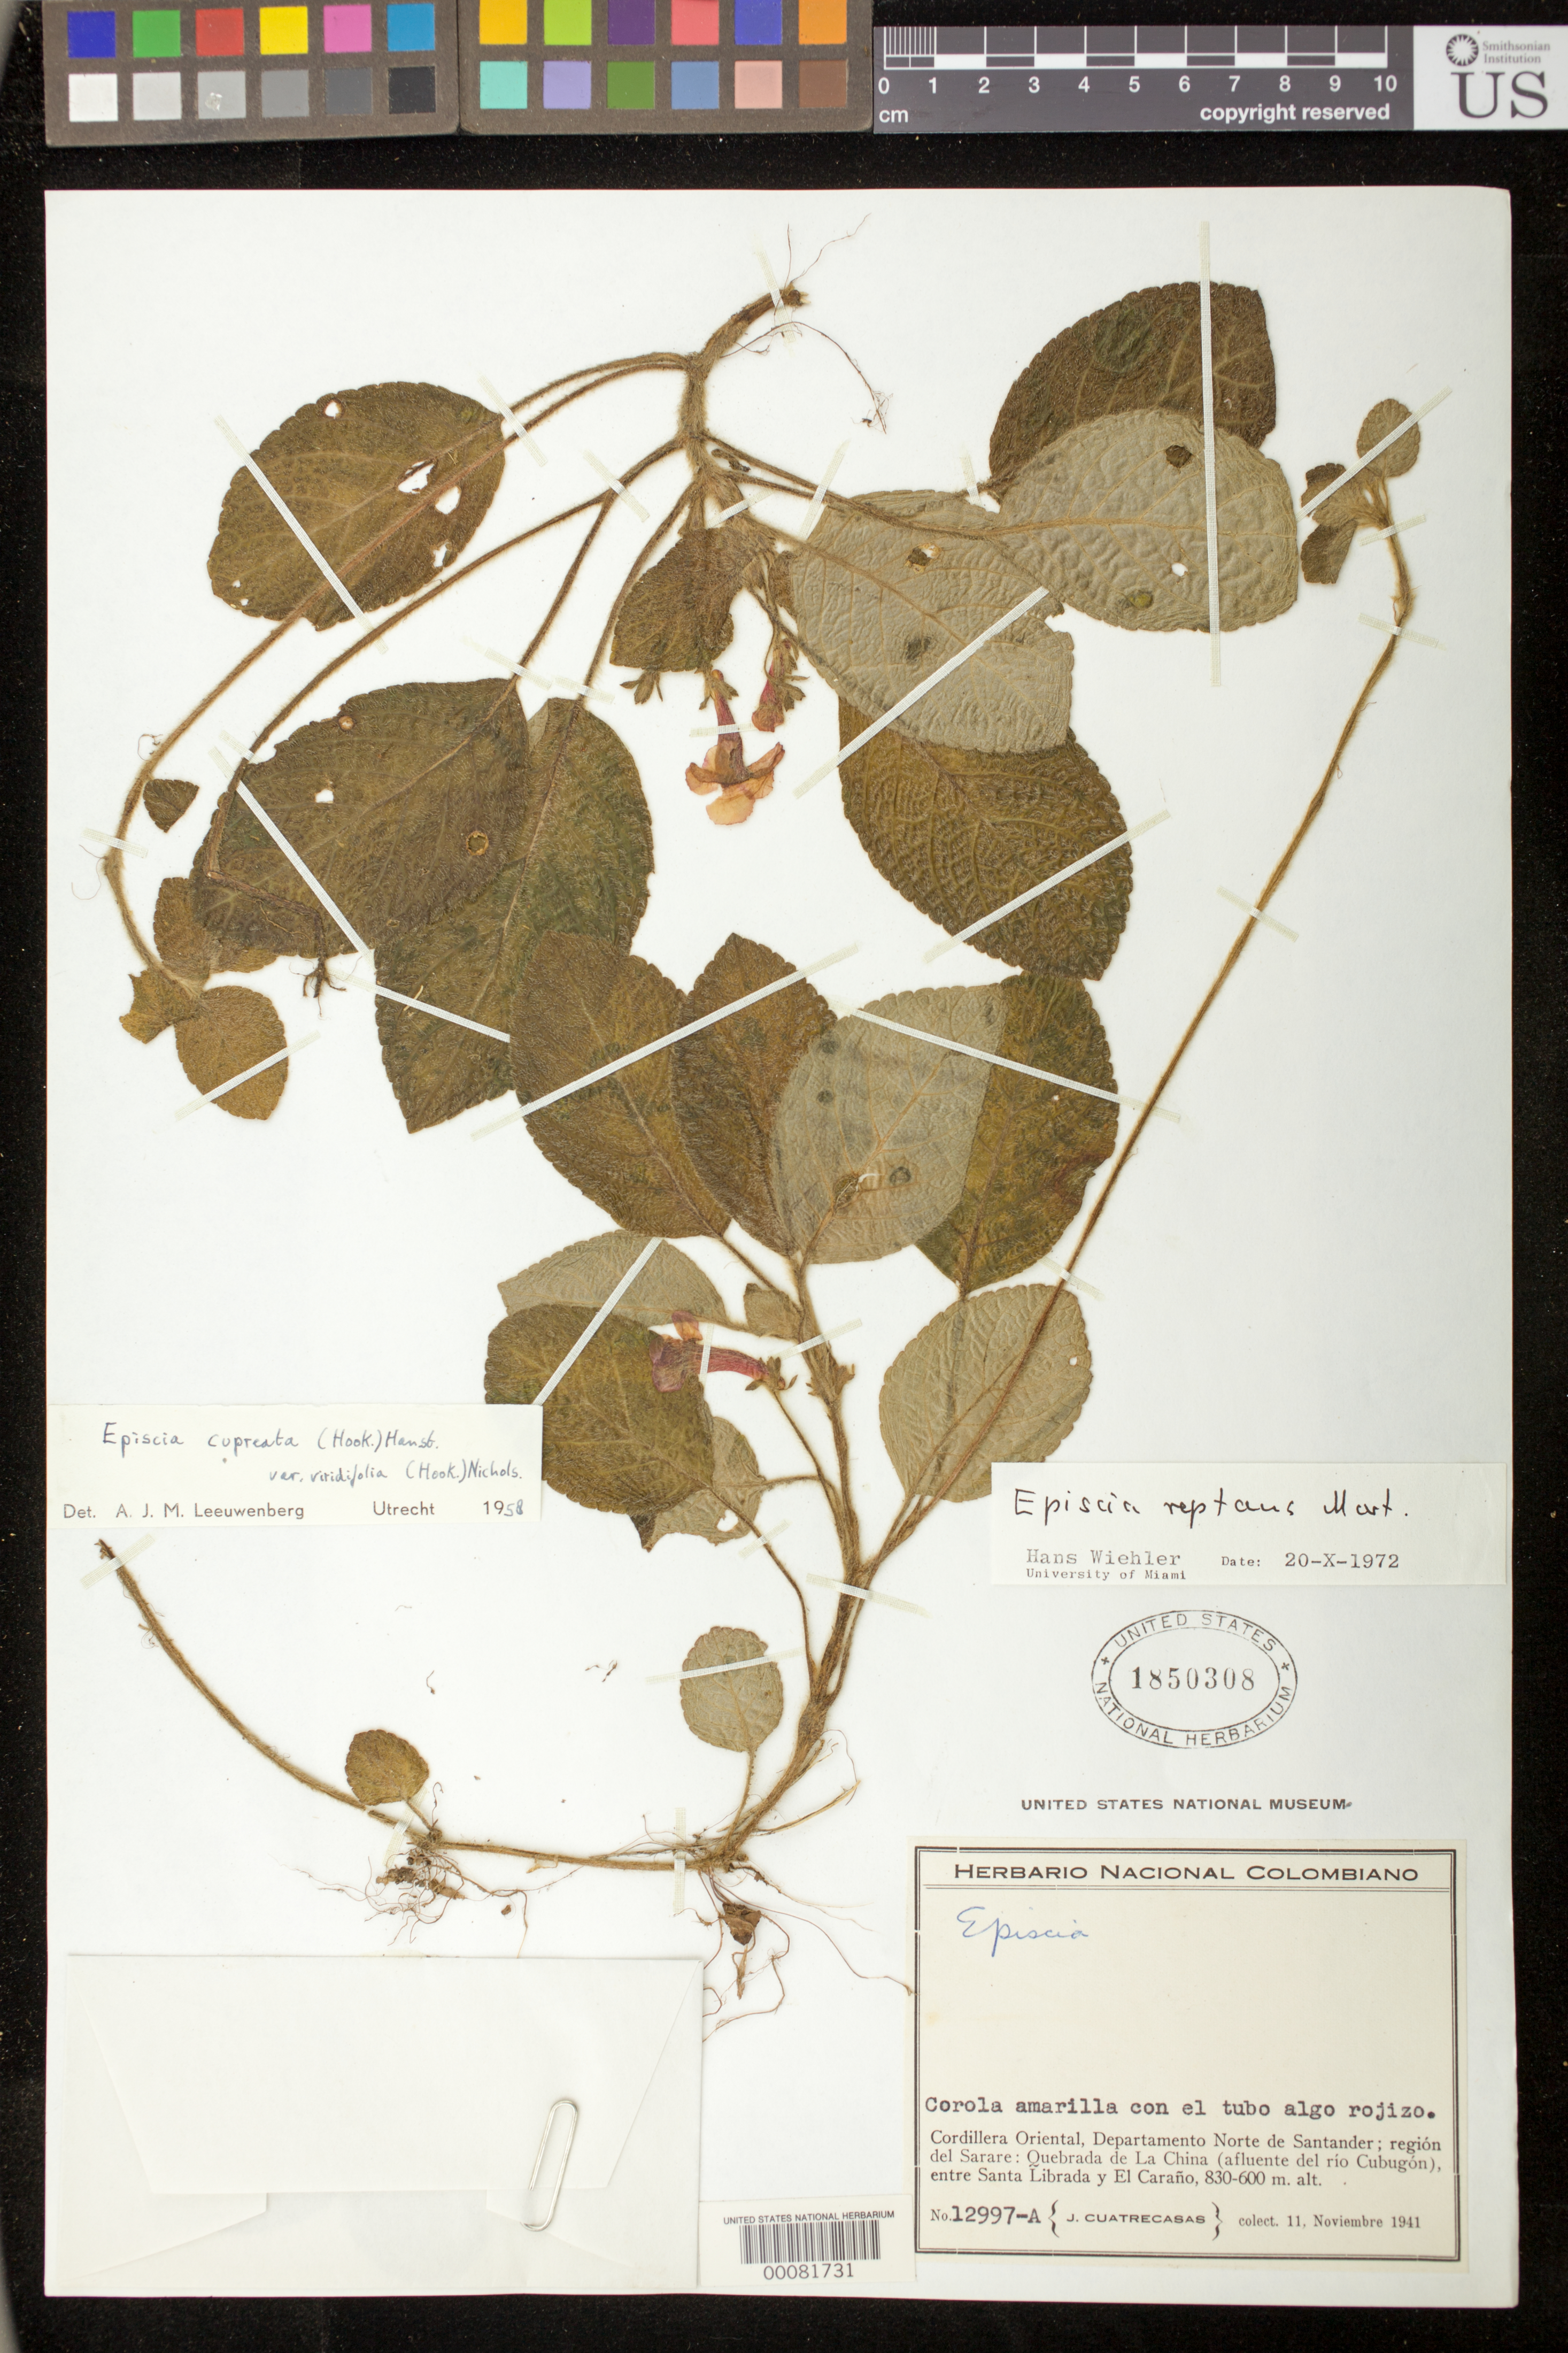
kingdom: Plantae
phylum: Tracheophyta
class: Magnoliopsida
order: Lamiales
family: Gesneriaceae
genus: Episcia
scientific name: Episcia reptans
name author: Mart.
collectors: J. Cuatrecasas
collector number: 12997 -A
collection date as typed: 11 Nov 1941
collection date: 1941-11-11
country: Colombia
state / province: Norte de Santander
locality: Cordillera Oriental, región del Sarare, Quebrada de la China (afluente del río Cubugón), entre Santa Librada y El Caraño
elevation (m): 600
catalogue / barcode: US 1850308